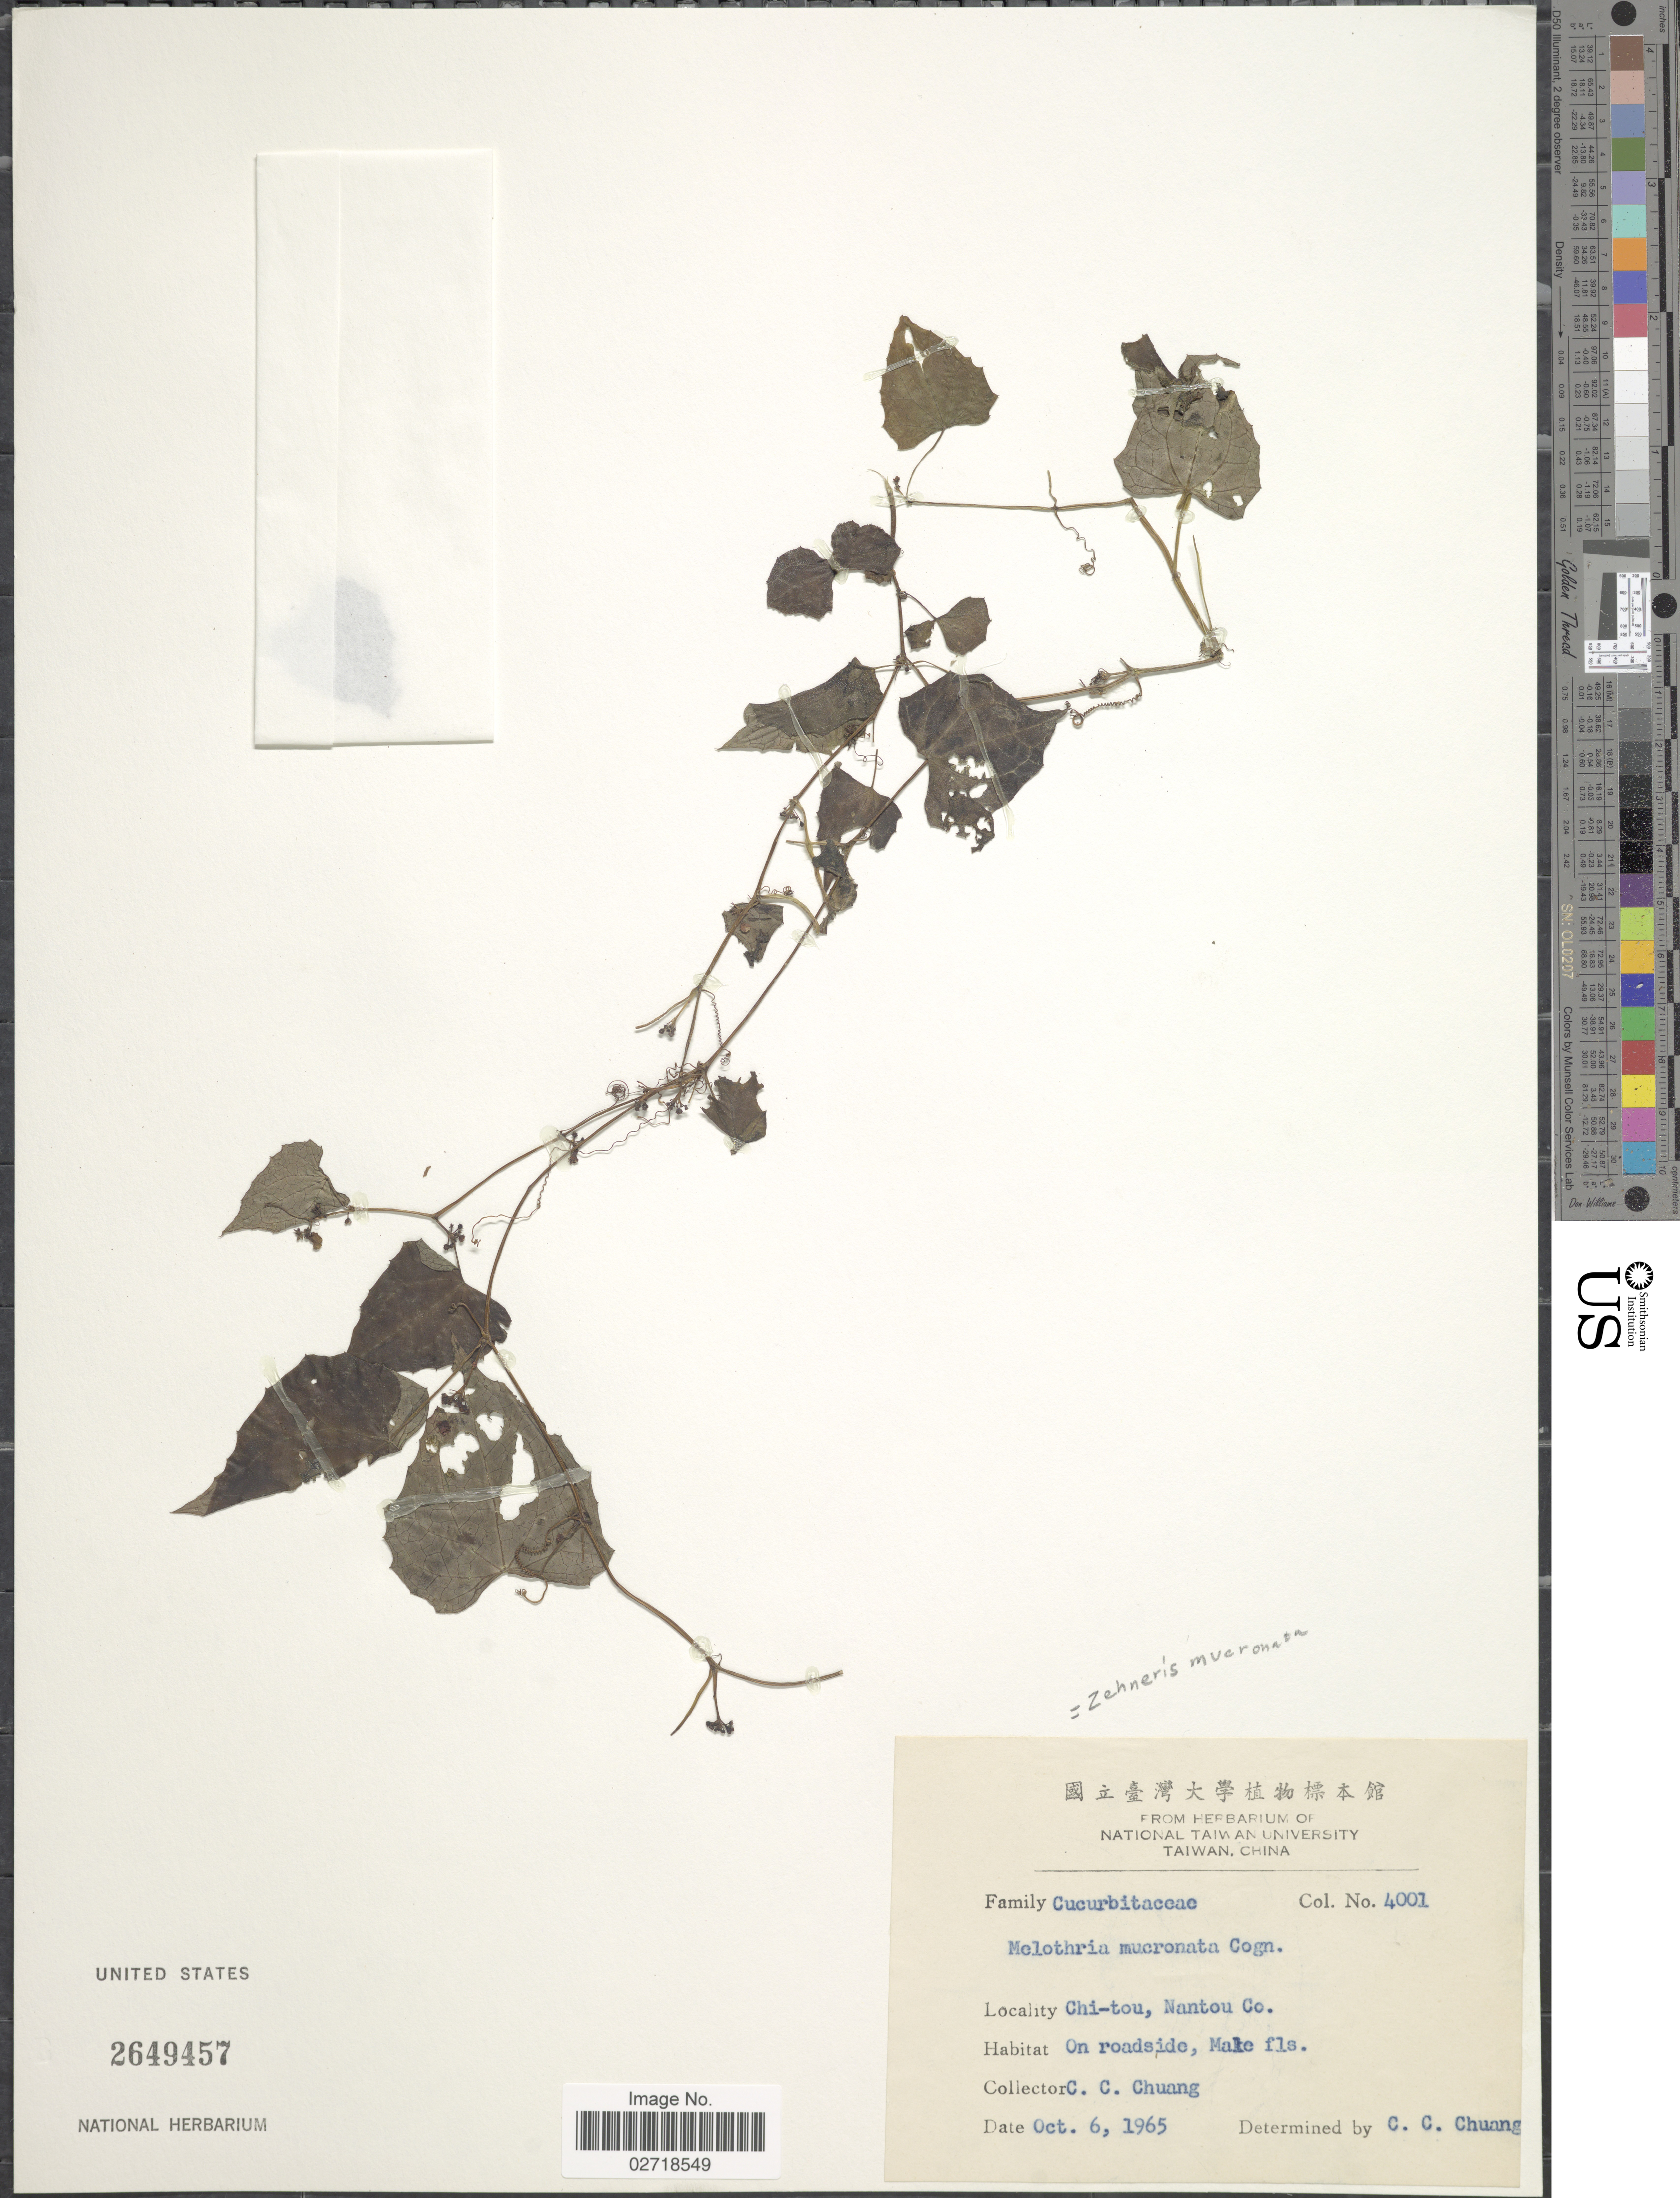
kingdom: Plantae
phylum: Tracheophyta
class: Magnoliopsida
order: Cucurbitales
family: Cucurbitaceae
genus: Zehneria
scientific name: Zehneria mucronata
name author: (Blume) Miq.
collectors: C. C. Chuang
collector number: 4001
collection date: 1965-10-06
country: Taiwan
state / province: Nantou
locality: Chi-tou, Nantou Co. On roadside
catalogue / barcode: US 2649457